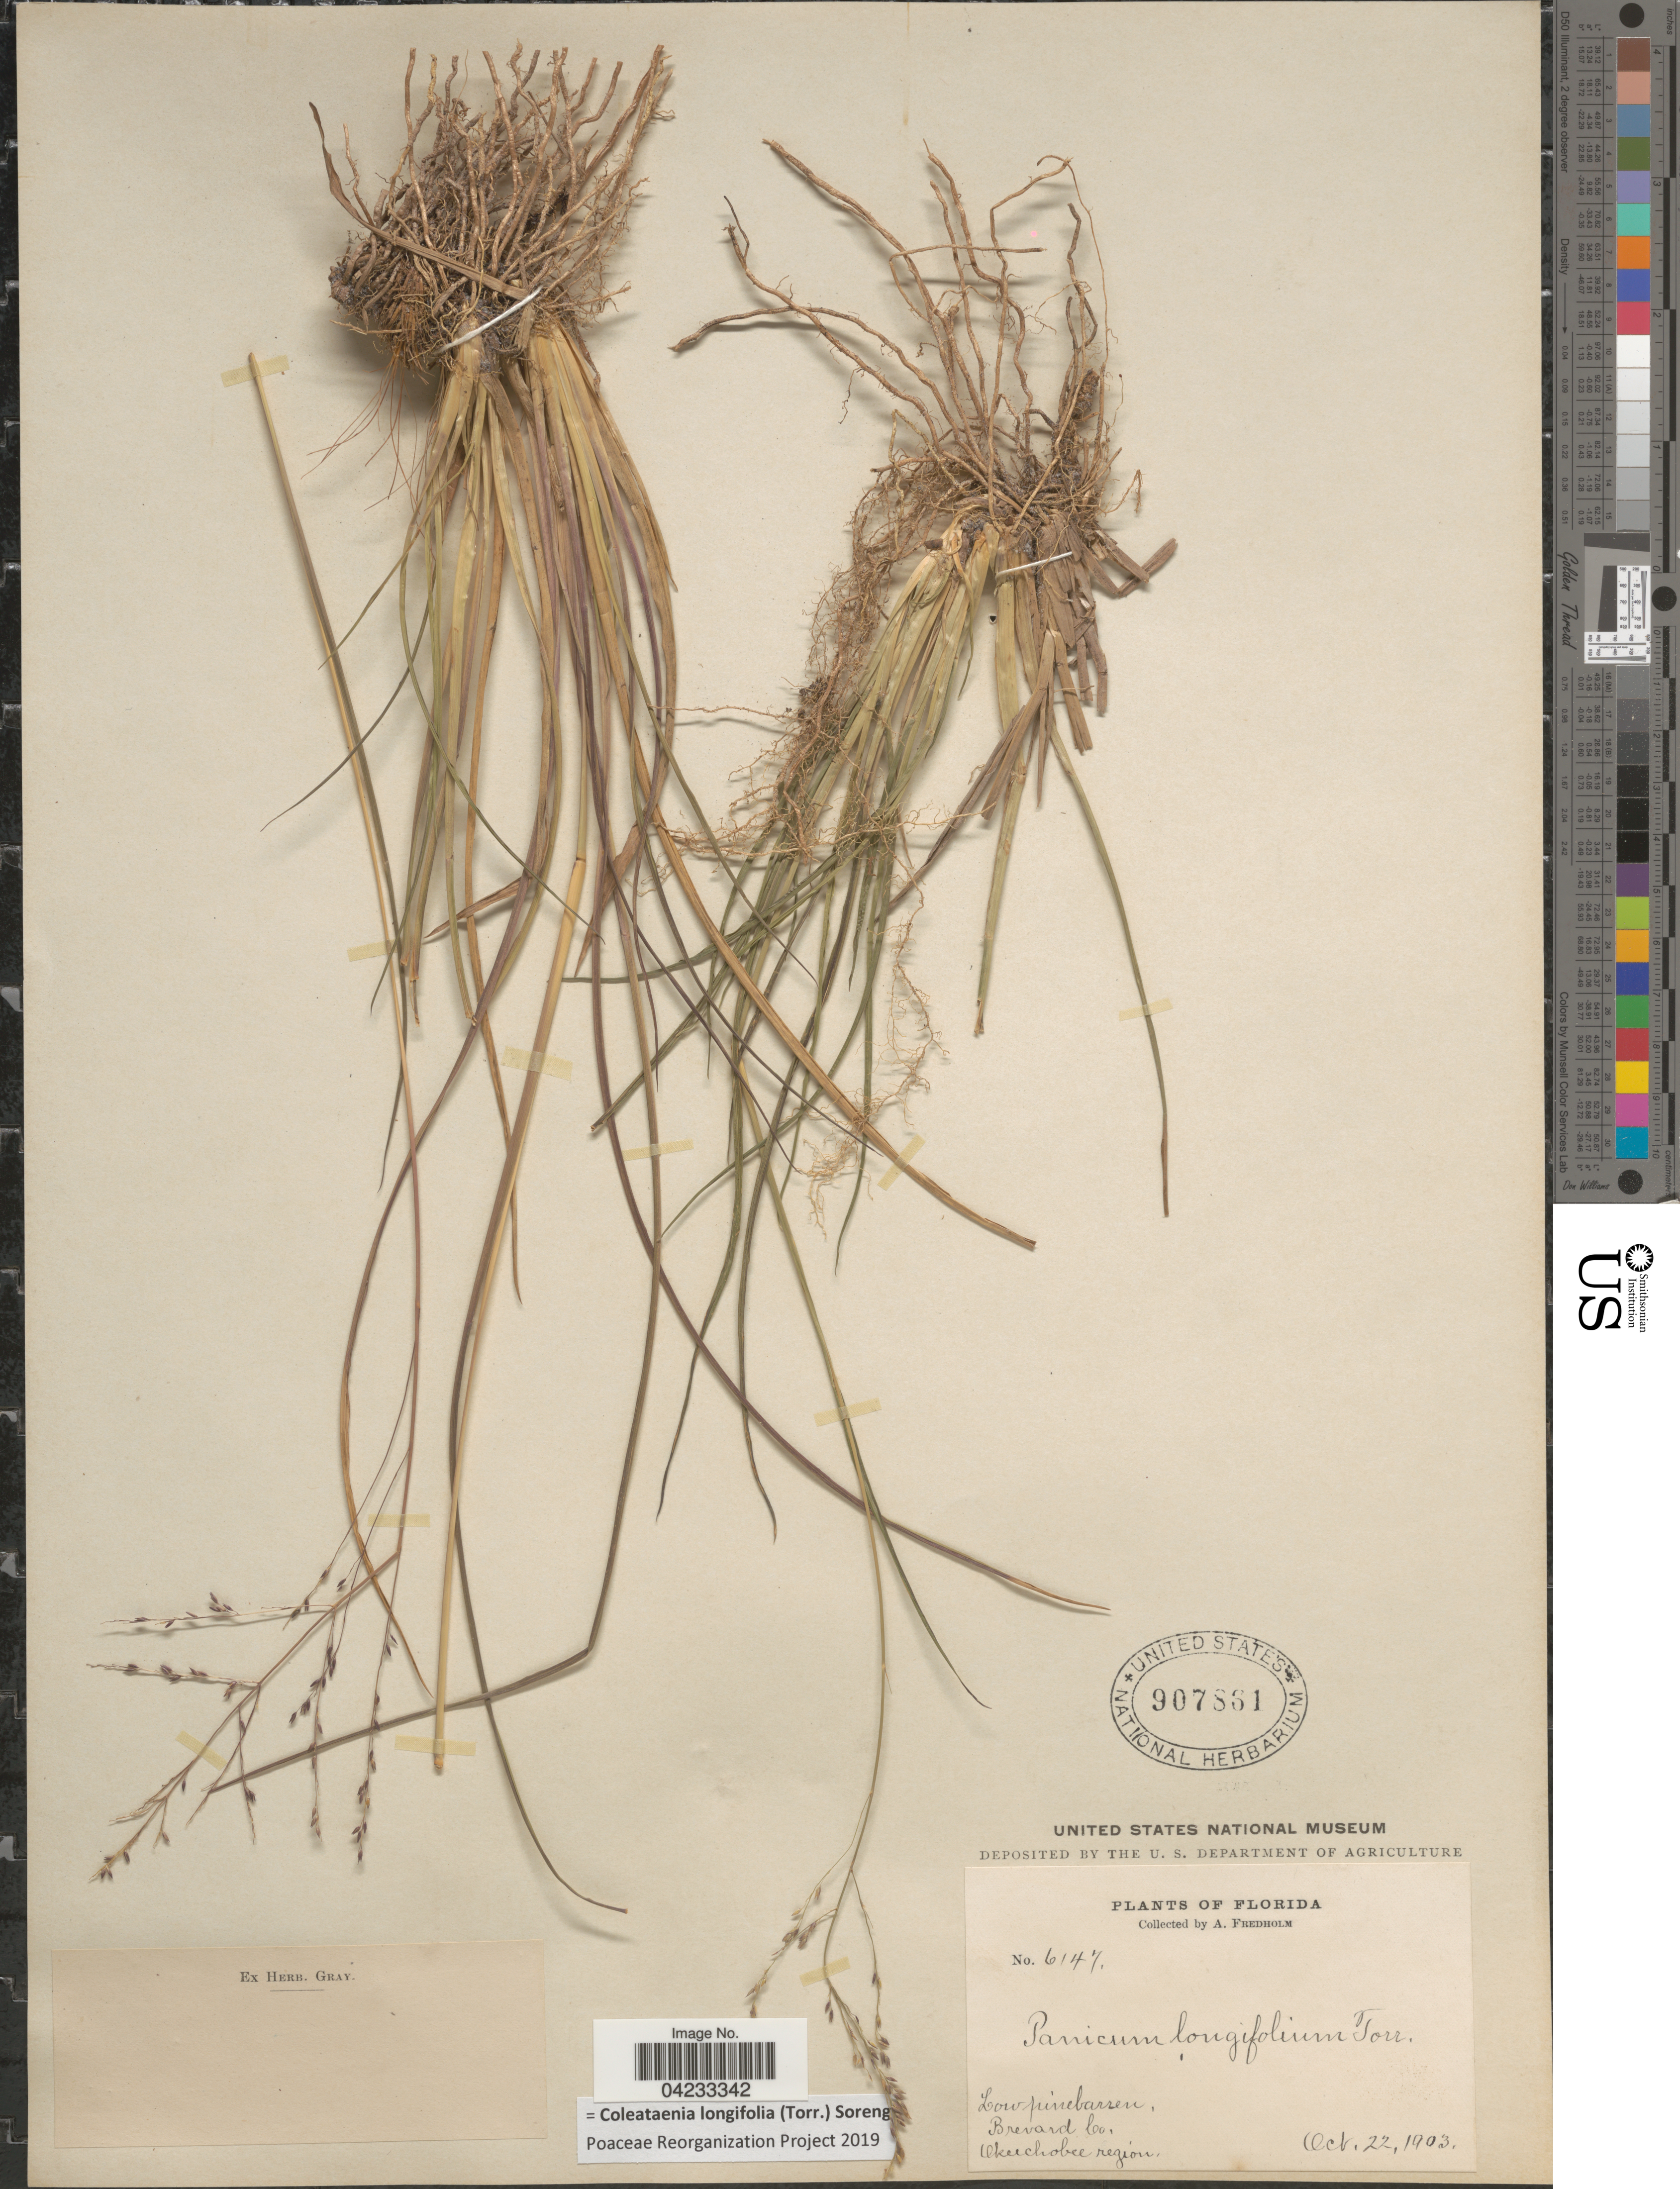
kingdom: Plantae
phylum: Tracheophyta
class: Liliopsida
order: Poales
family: Poaceae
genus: Coleataenia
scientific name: Coleataenia longifolia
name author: (Torr.) Soreng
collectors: A. Fredholm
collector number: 6147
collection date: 1903-10-22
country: United States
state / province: Florida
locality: Low pinebarren, Brevard Co. Okeechobee region.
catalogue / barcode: US 907861